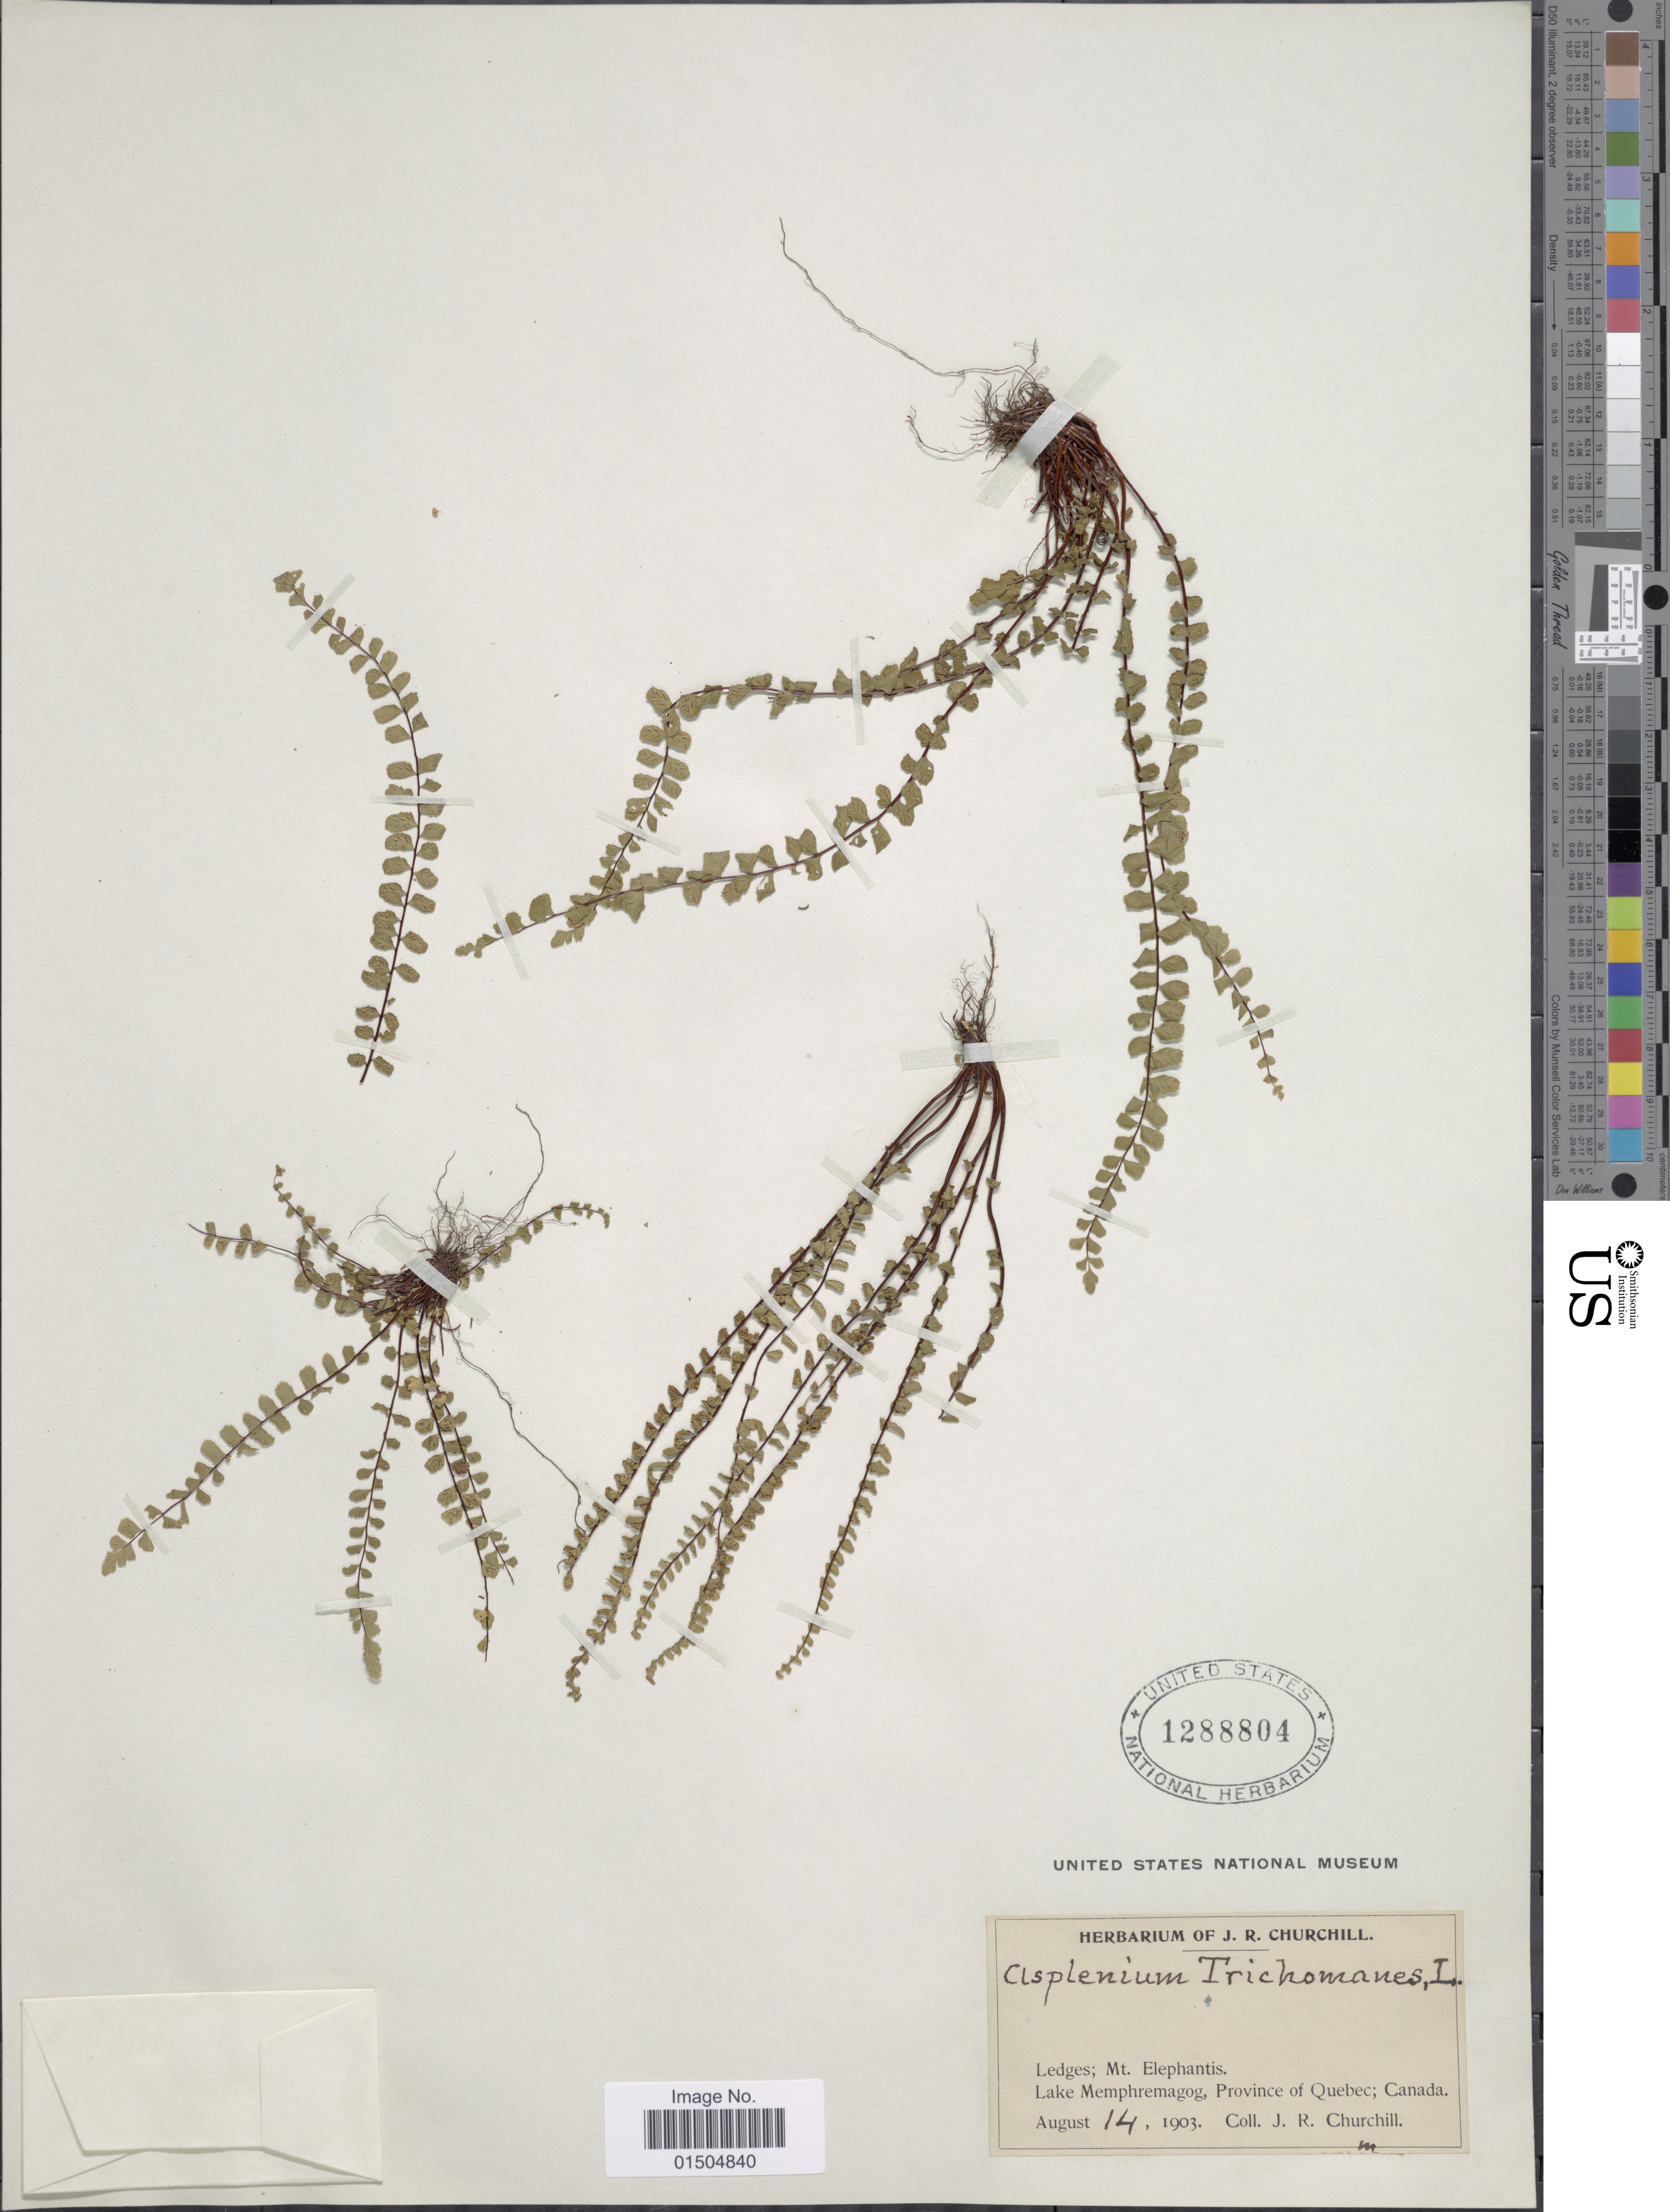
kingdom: Plantae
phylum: Tracheophyta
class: Polypodiopsida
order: Polypodiales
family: Aspleniaceae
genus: Asplenium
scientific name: Asplenium trichomanes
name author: L.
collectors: J. Churchill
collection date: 1903-08-14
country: Canada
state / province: Quebec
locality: Ledges; Mt. Elephantis. Lake Memphremagog.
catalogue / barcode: US 1288804